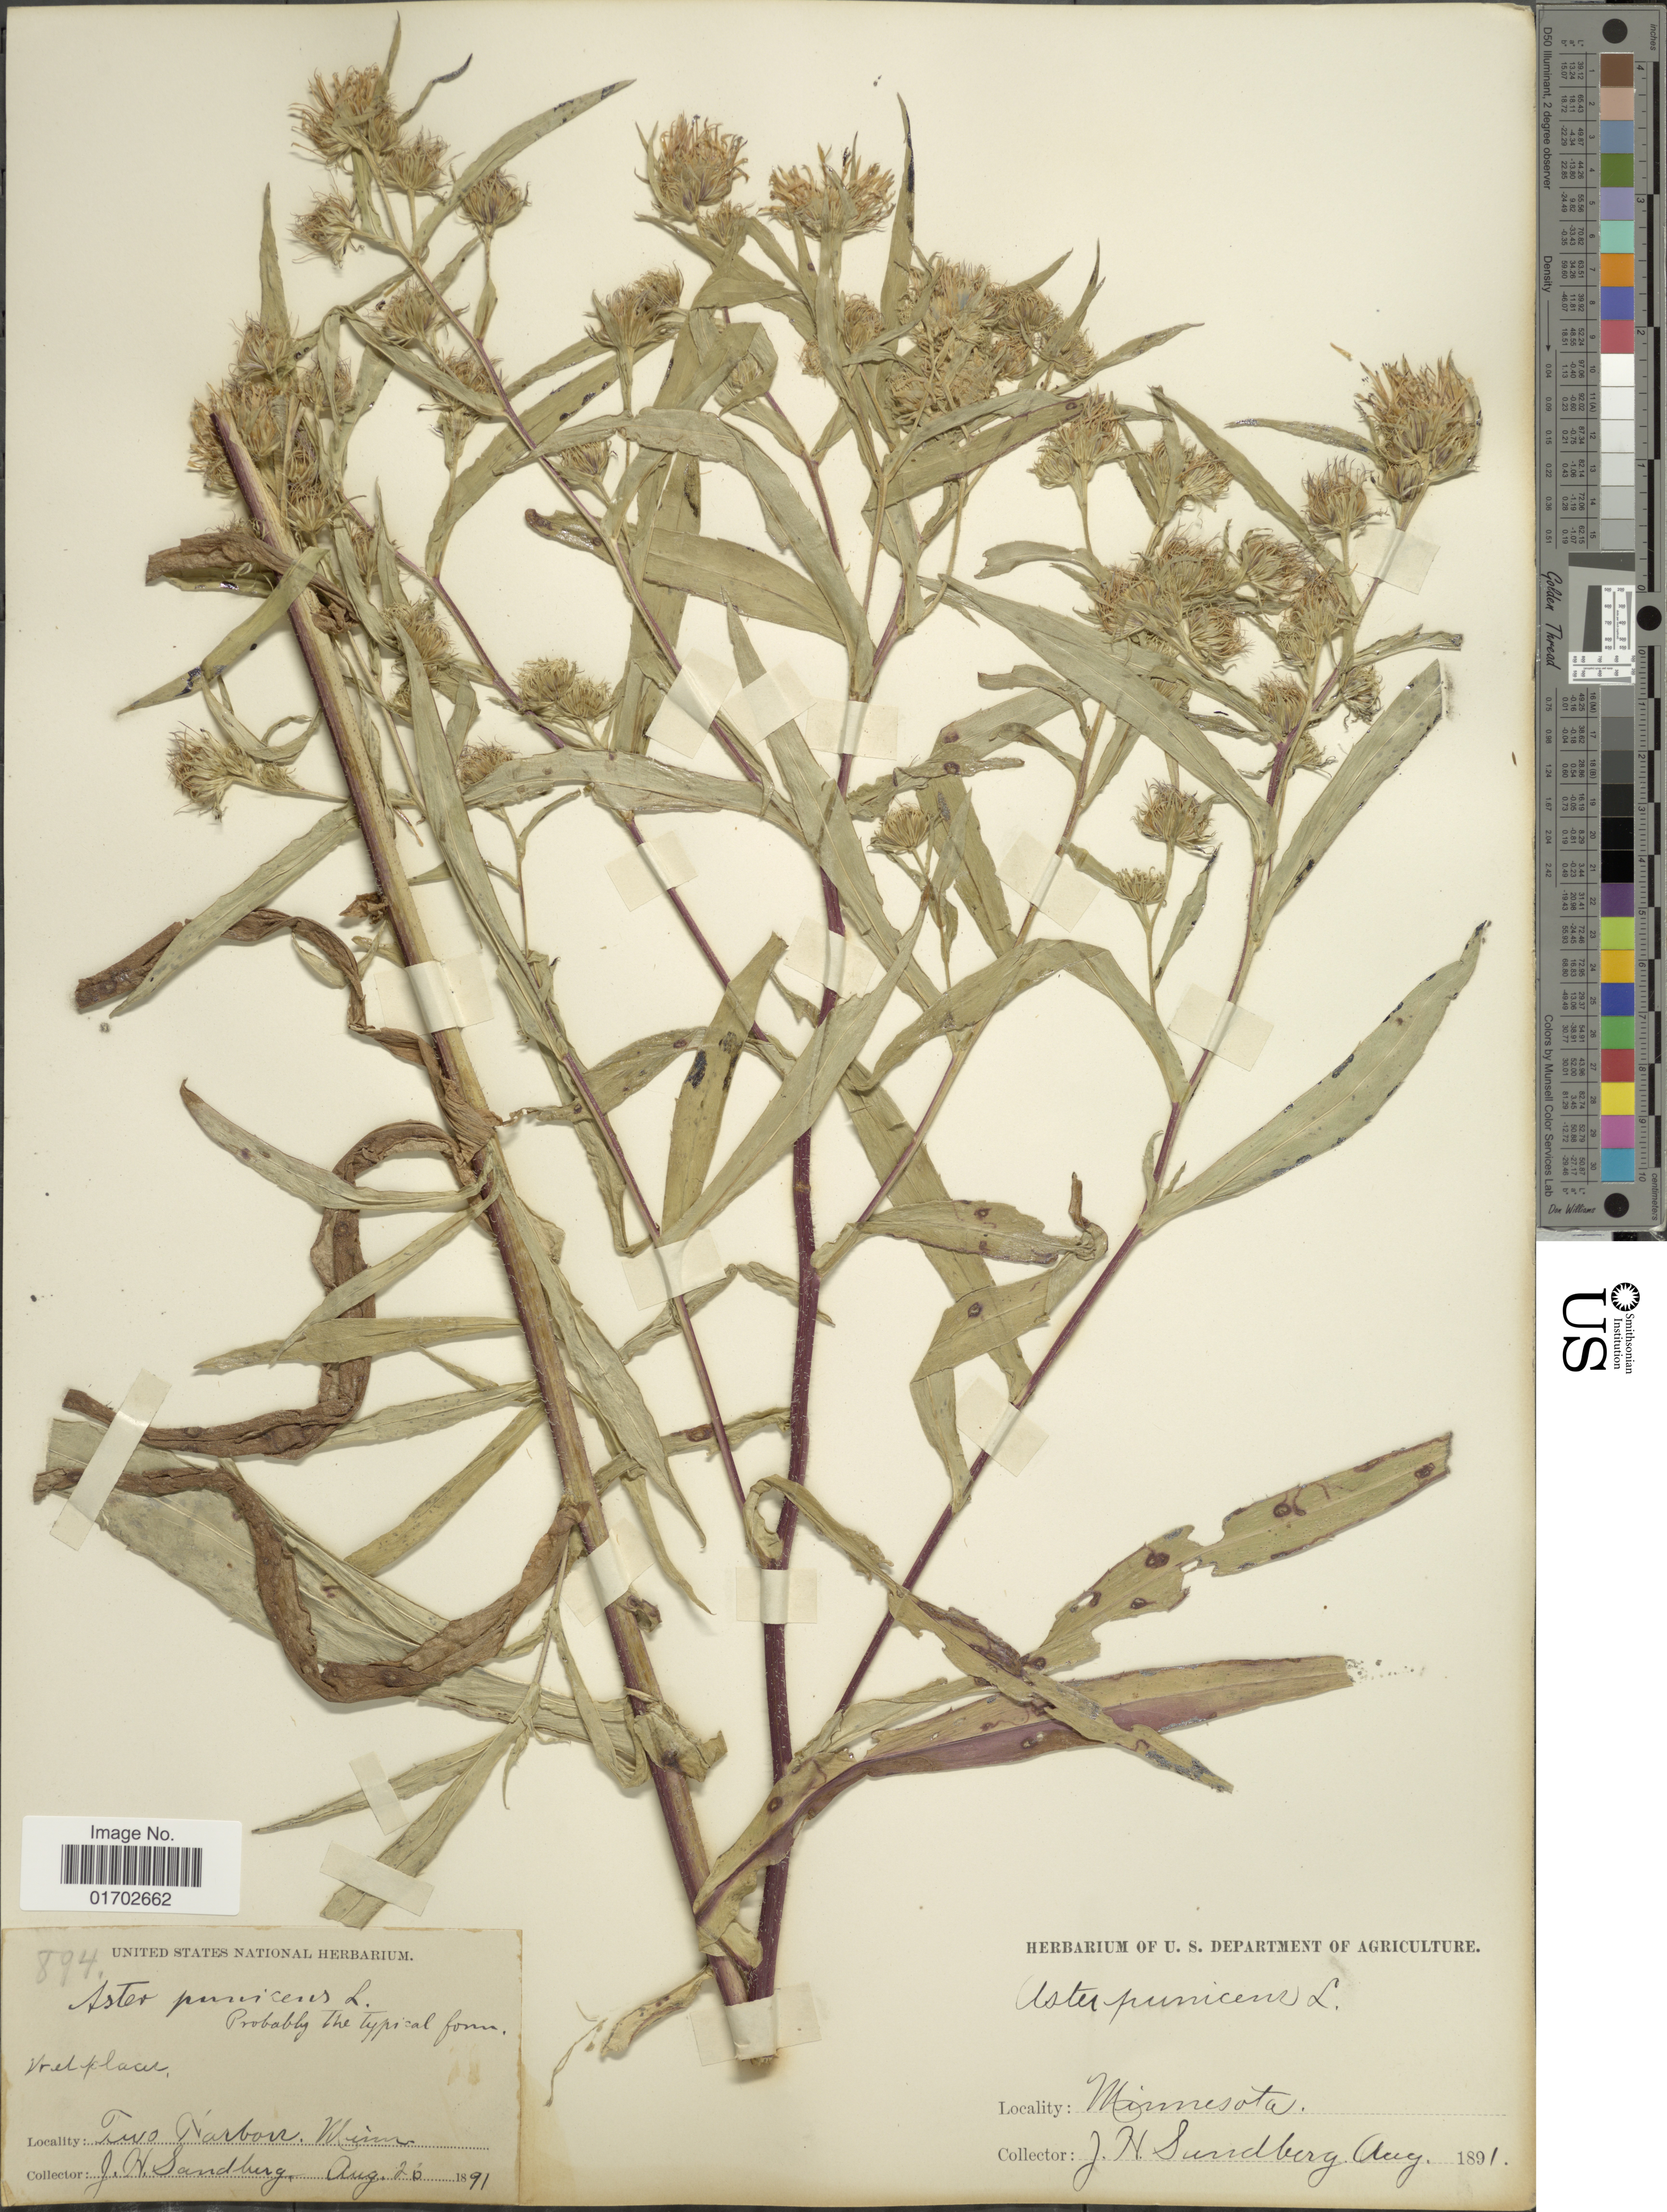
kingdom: Plantae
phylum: Tracheophyta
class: Magnoliopsida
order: Asterales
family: Asteraceae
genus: Symphyotrichum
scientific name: Symphyotrichum puniceum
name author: (L.) Á. Löve & D. Löve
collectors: J. H. Sandberg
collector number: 894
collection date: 1891-08-26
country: United States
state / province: Minnesota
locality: Two Harbor